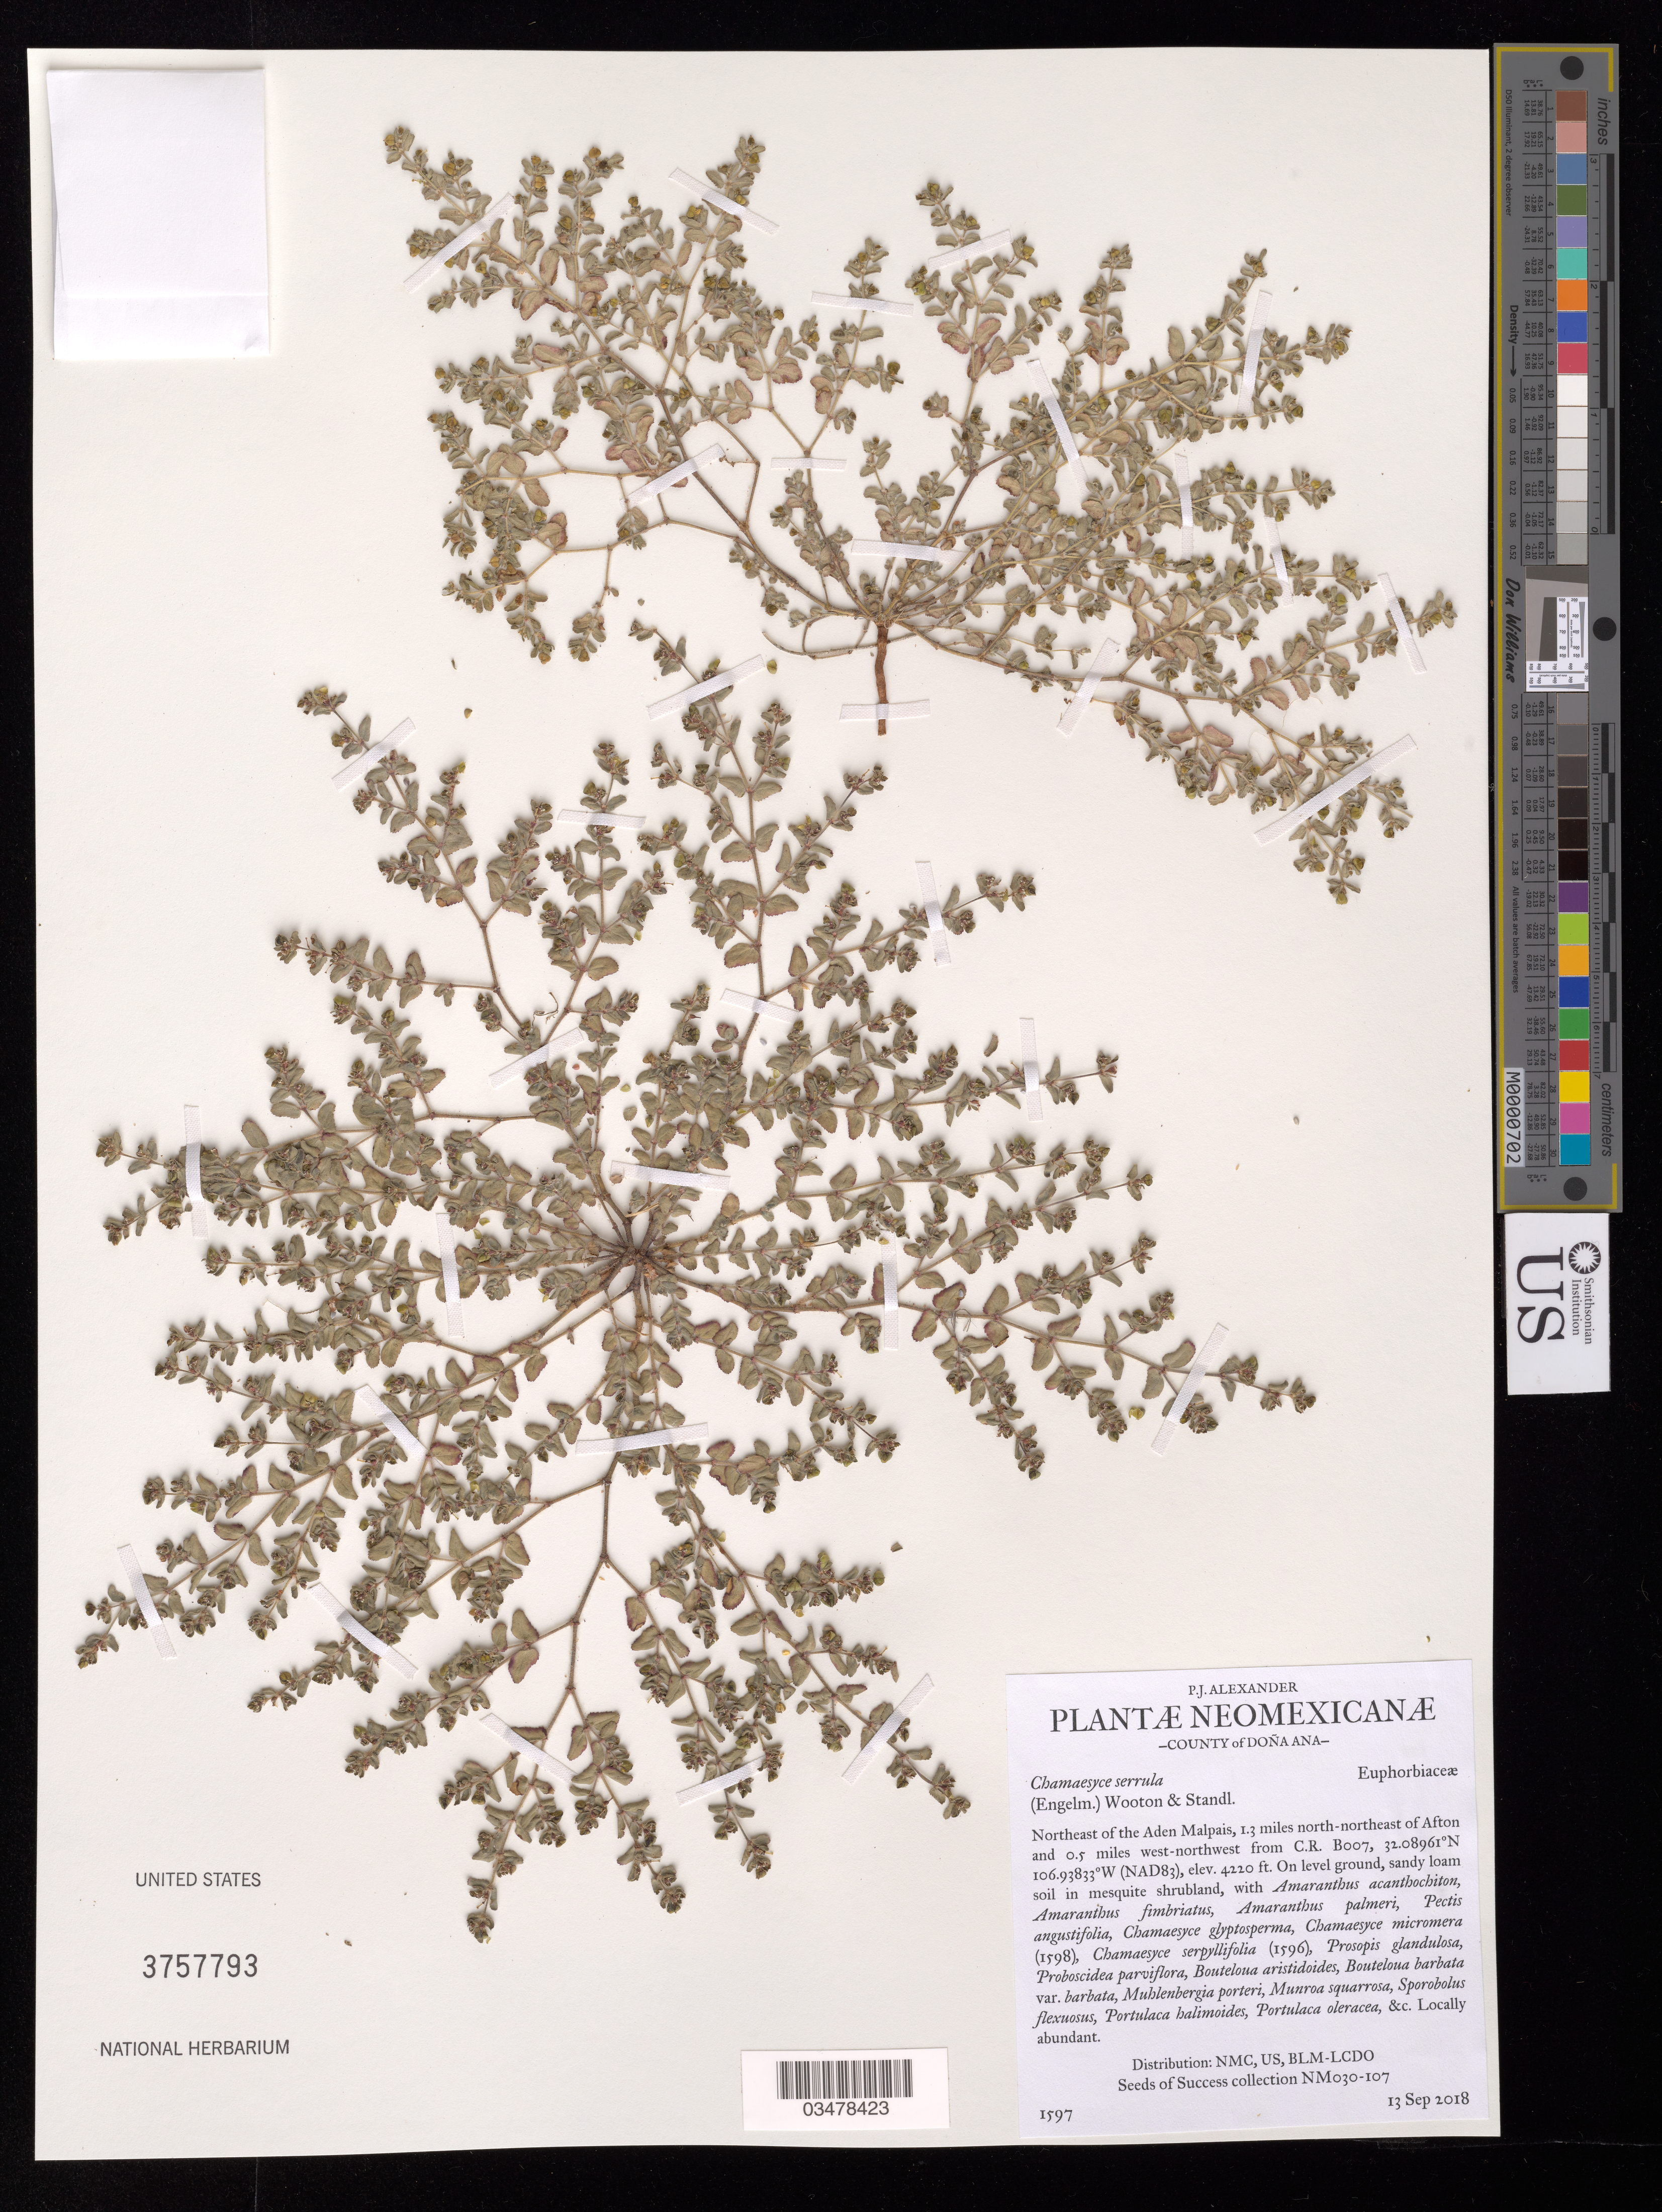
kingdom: Plantae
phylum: Tracheophyta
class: Magnoliopsida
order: Malpighiales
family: Euphorbiaceae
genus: Chamaesyce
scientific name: Chamaesyce serrula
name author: (Engelm.) Wooton & Standl.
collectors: P. Alexander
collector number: NM030-107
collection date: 2018-09-13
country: United States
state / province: New Mexico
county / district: Dona Ana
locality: Allotment 03050. NE of the Aden Malpais, 1.3 NNE of Afton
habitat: Ecological site: R042XB012NM, Sandy loam soil. Misquite shrubland. With Pectis angustifolia, Prosopis glandulosa, Munroa squarrosa, etc.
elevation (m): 1286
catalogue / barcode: US 3757793